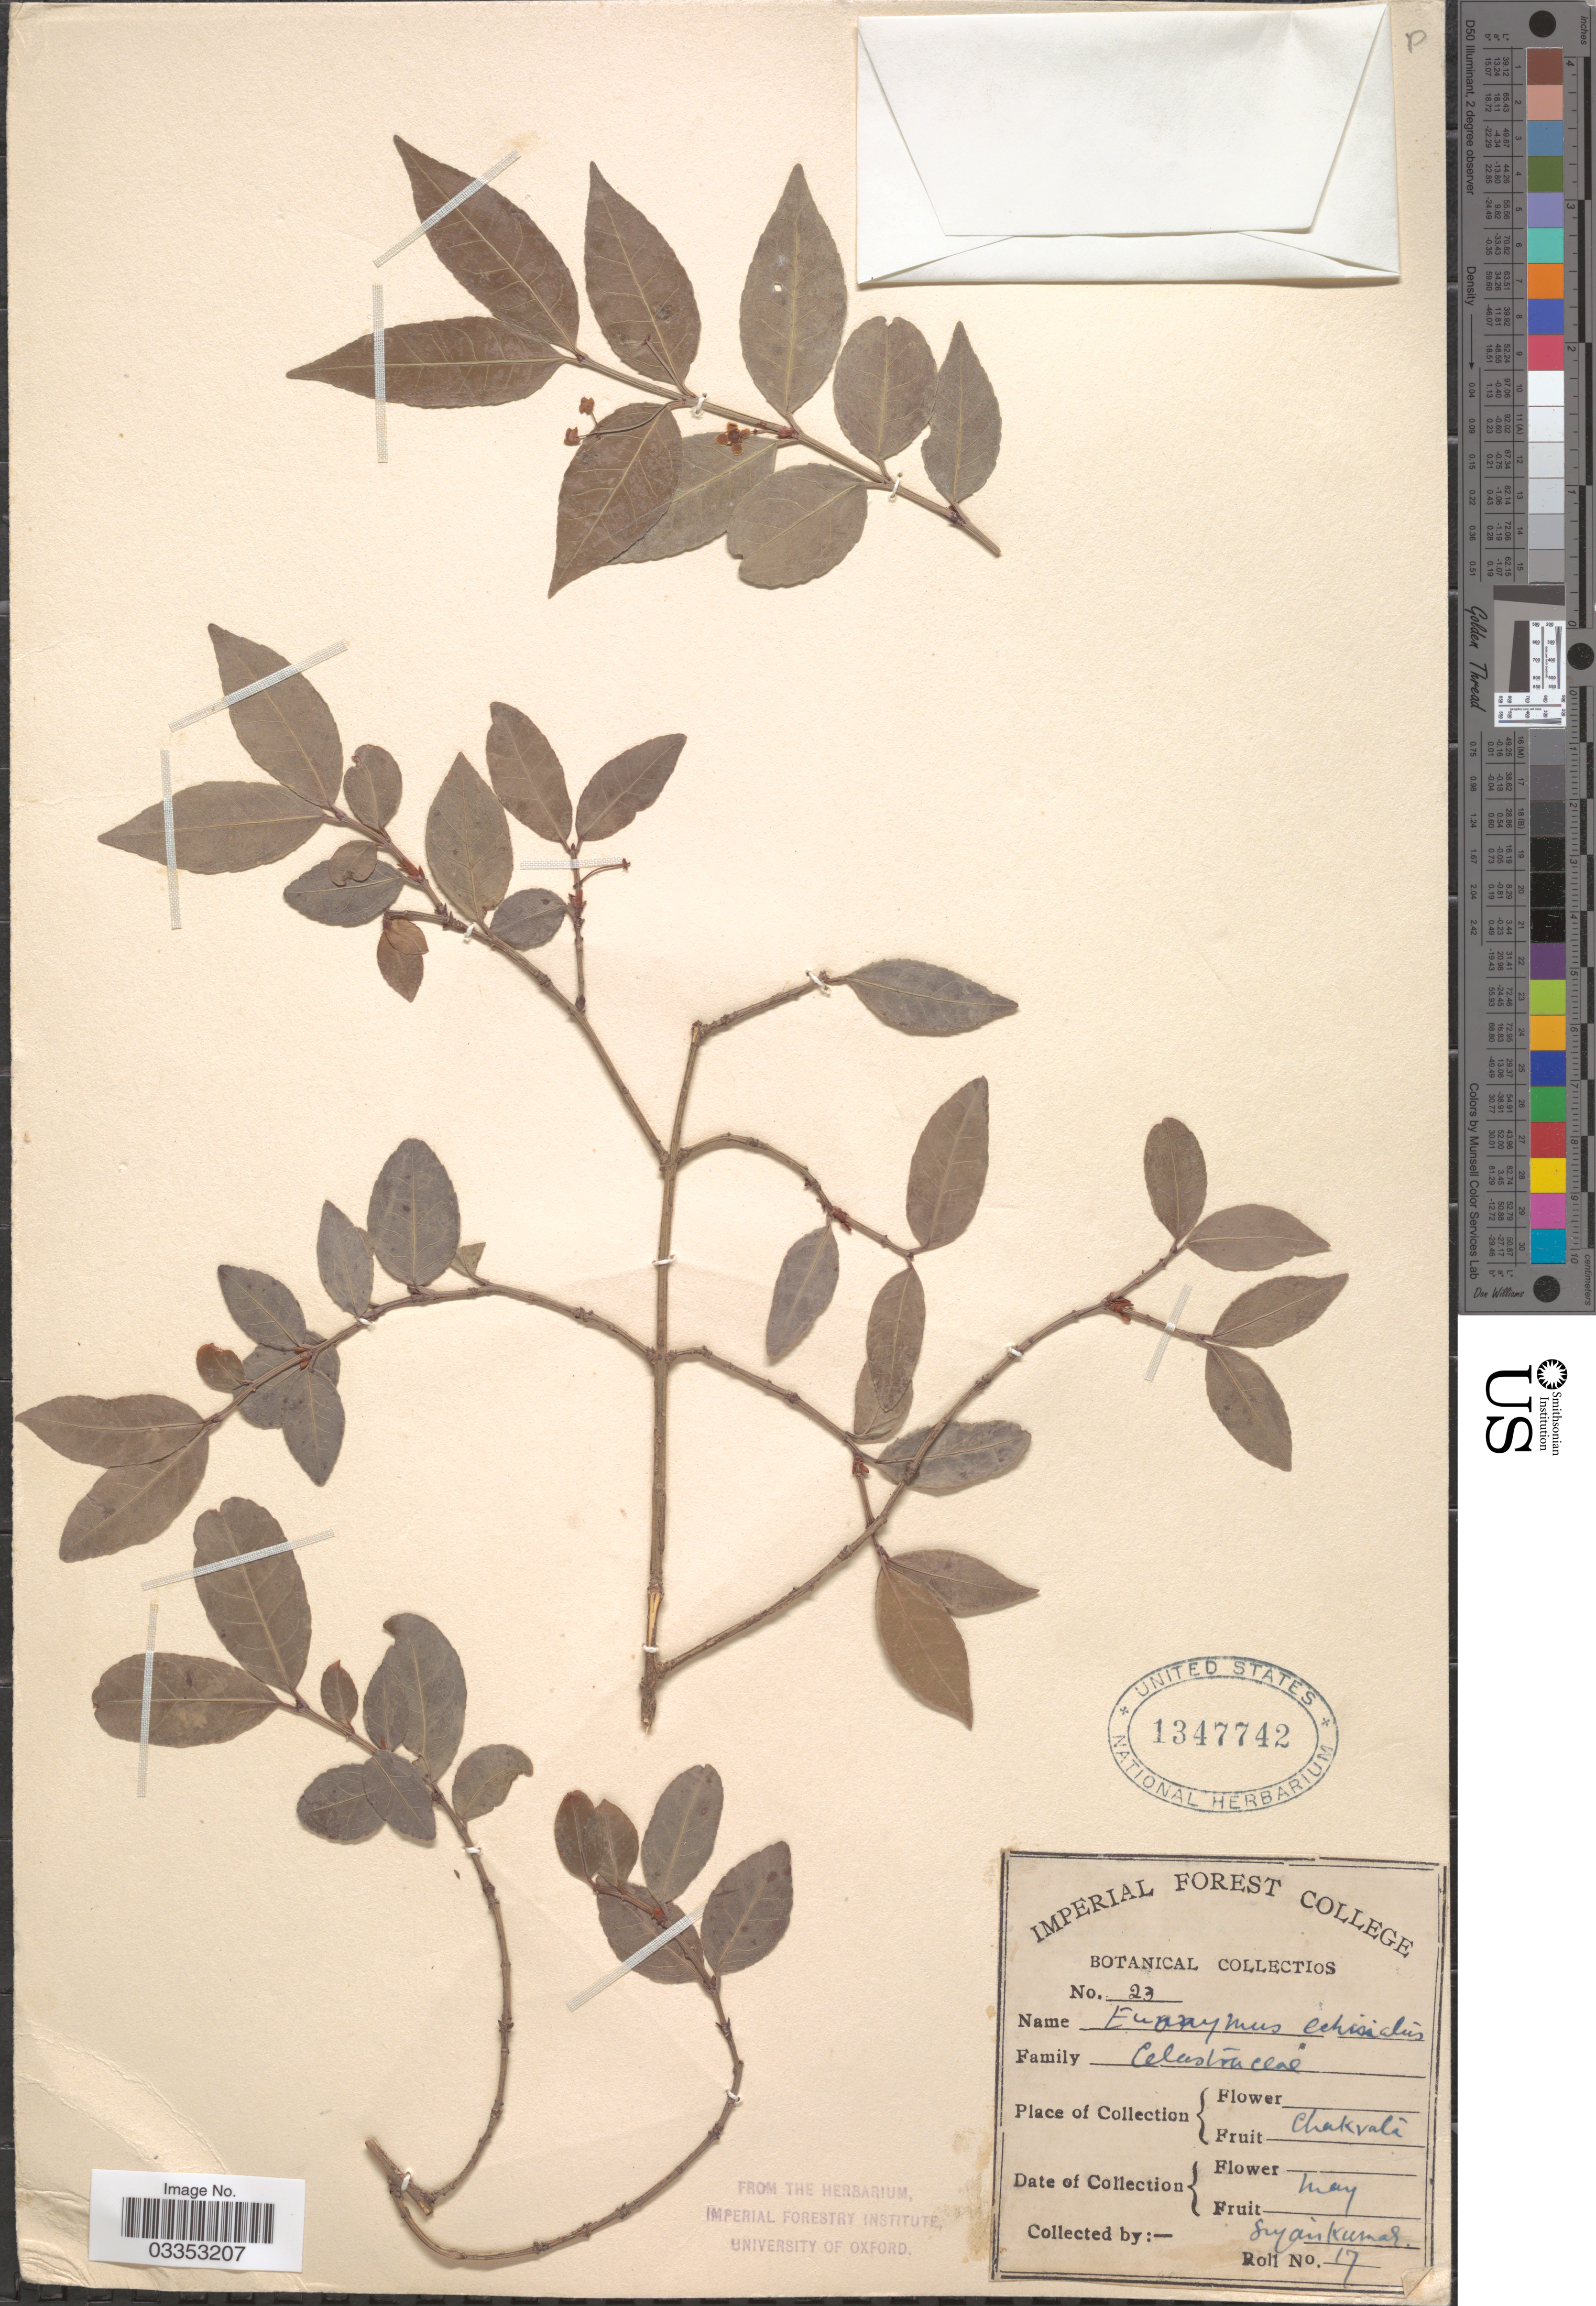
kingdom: Plantae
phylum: Tracheophyta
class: Magnoliopsida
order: Celastrales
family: Celastraceae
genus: Euonymus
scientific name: Euonymus echinata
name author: Wall.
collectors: S. Kumar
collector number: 23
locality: Chakvali. [interpreted]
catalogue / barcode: US 1347742